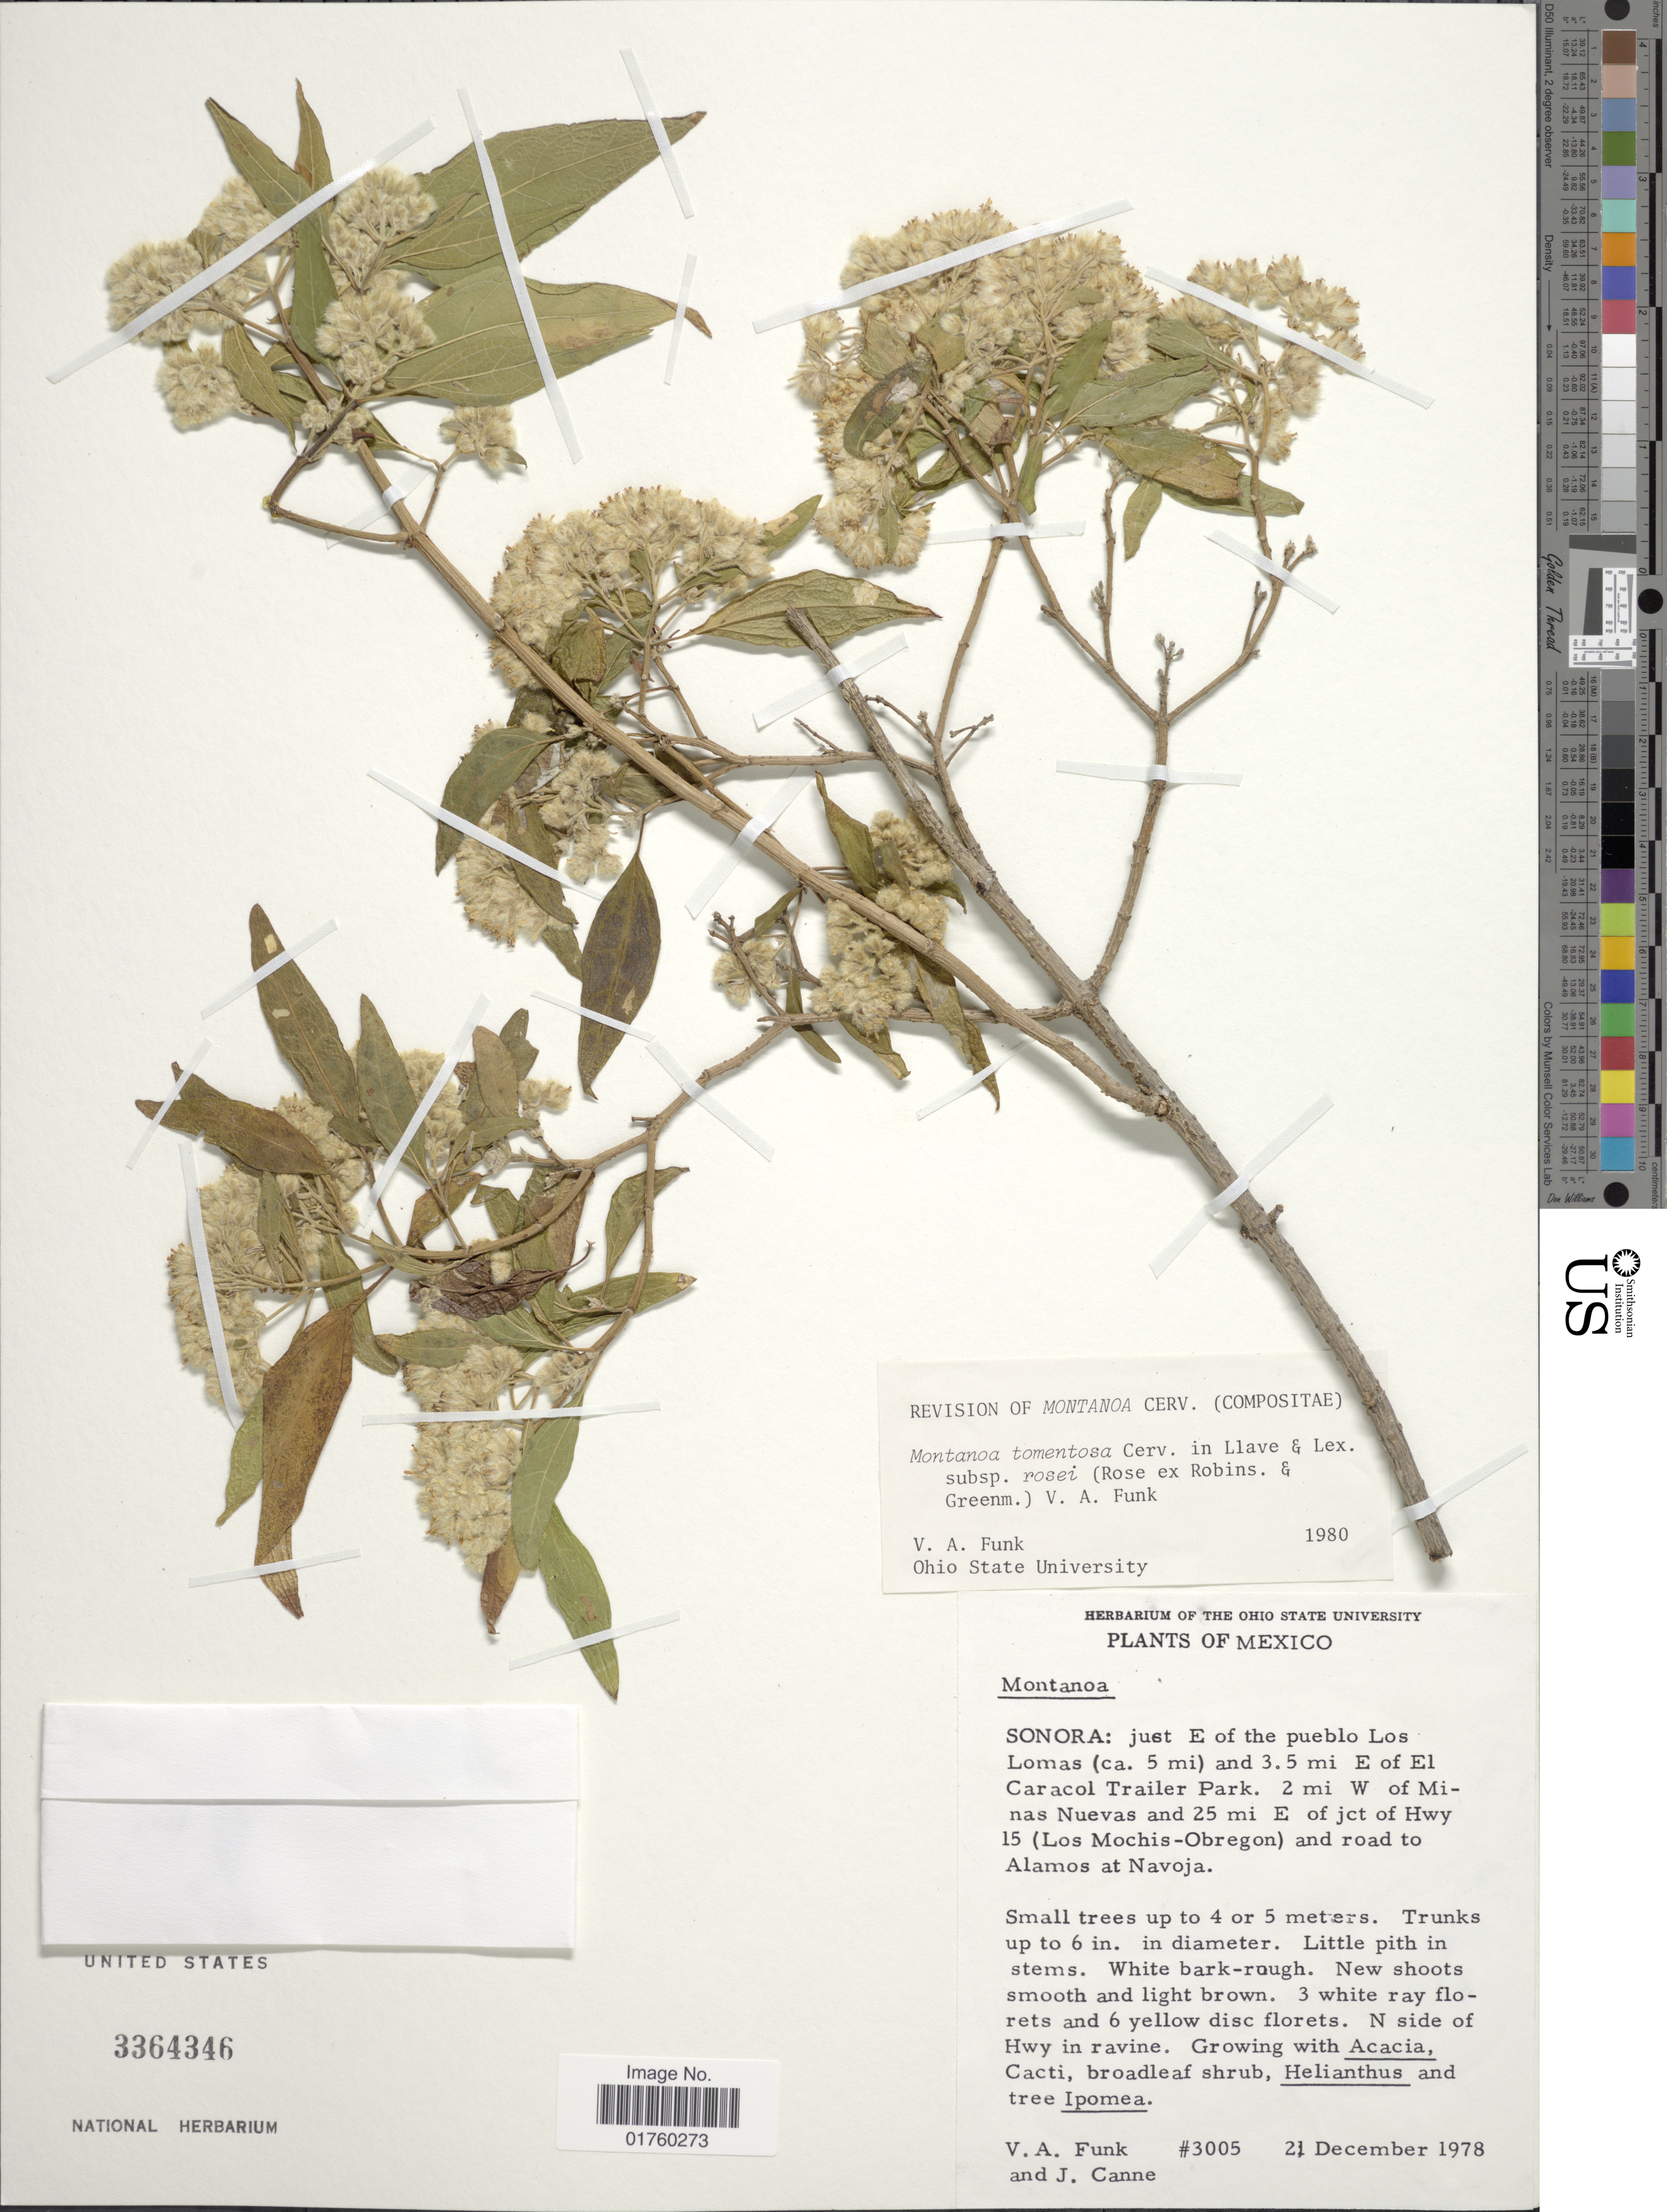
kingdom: Plantae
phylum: Tracheophyta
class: Magnoliopsida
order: Asterales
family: Asteraceae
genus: Montanoa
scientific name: Montanoa tomentosa subsp. rosei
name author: Cerv.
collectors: V. Funk & J. M. Canne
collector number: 3005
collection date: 1978-12-21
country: Mexico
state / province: Sonora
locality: Just E of pueblos Los Lomas (ca. 5 mi) and 3.5 mi E of El Caracol Trailer Park, 2 mi W of Minas Nuevas and 25 mi E of jct of Hwy 15 (Los Mochis-Obregon) and road to Alamos at Navoja.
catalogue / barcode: US 3364346